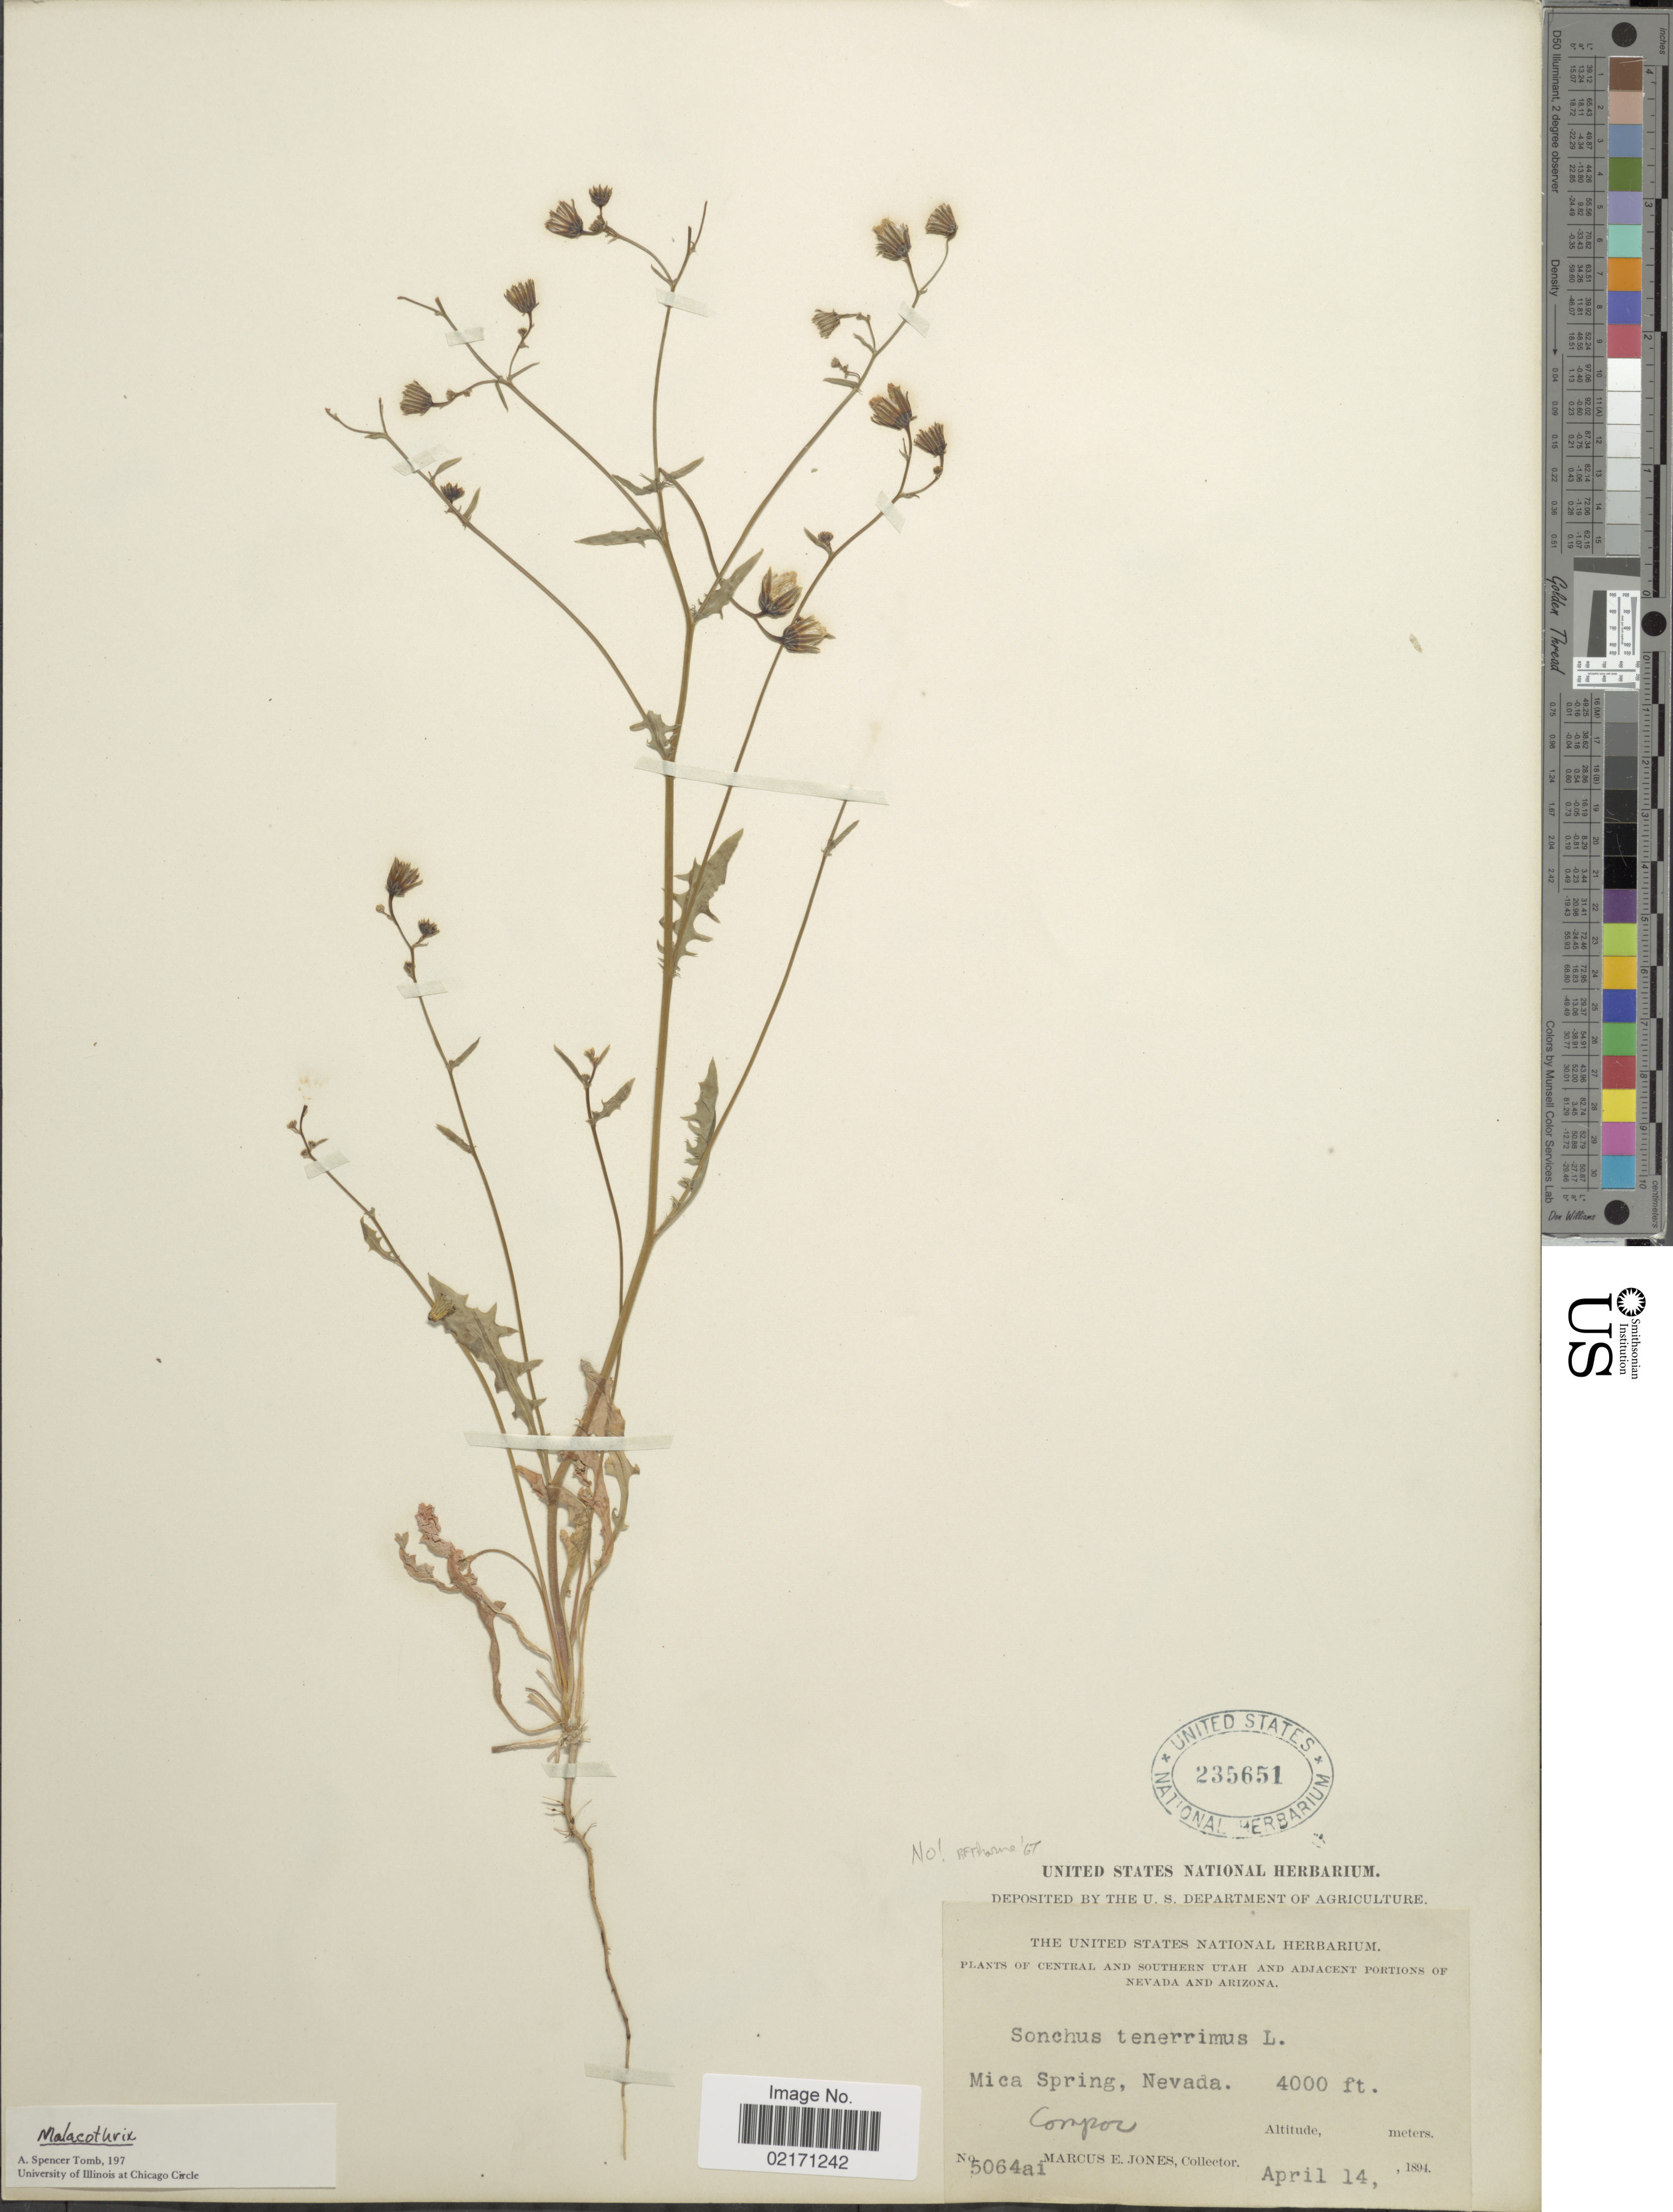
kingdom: Plantae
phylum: Tracheophyta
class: Magnoliopsida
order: Asterales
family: Asteraceae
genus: Malacothrix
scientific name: Malacothrix sp.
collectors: M. E. Jones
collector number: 5064ai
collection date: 1894-04-14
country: United States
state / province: Nevada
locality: Mic aSpring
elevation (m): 1219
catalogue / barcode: US 235651